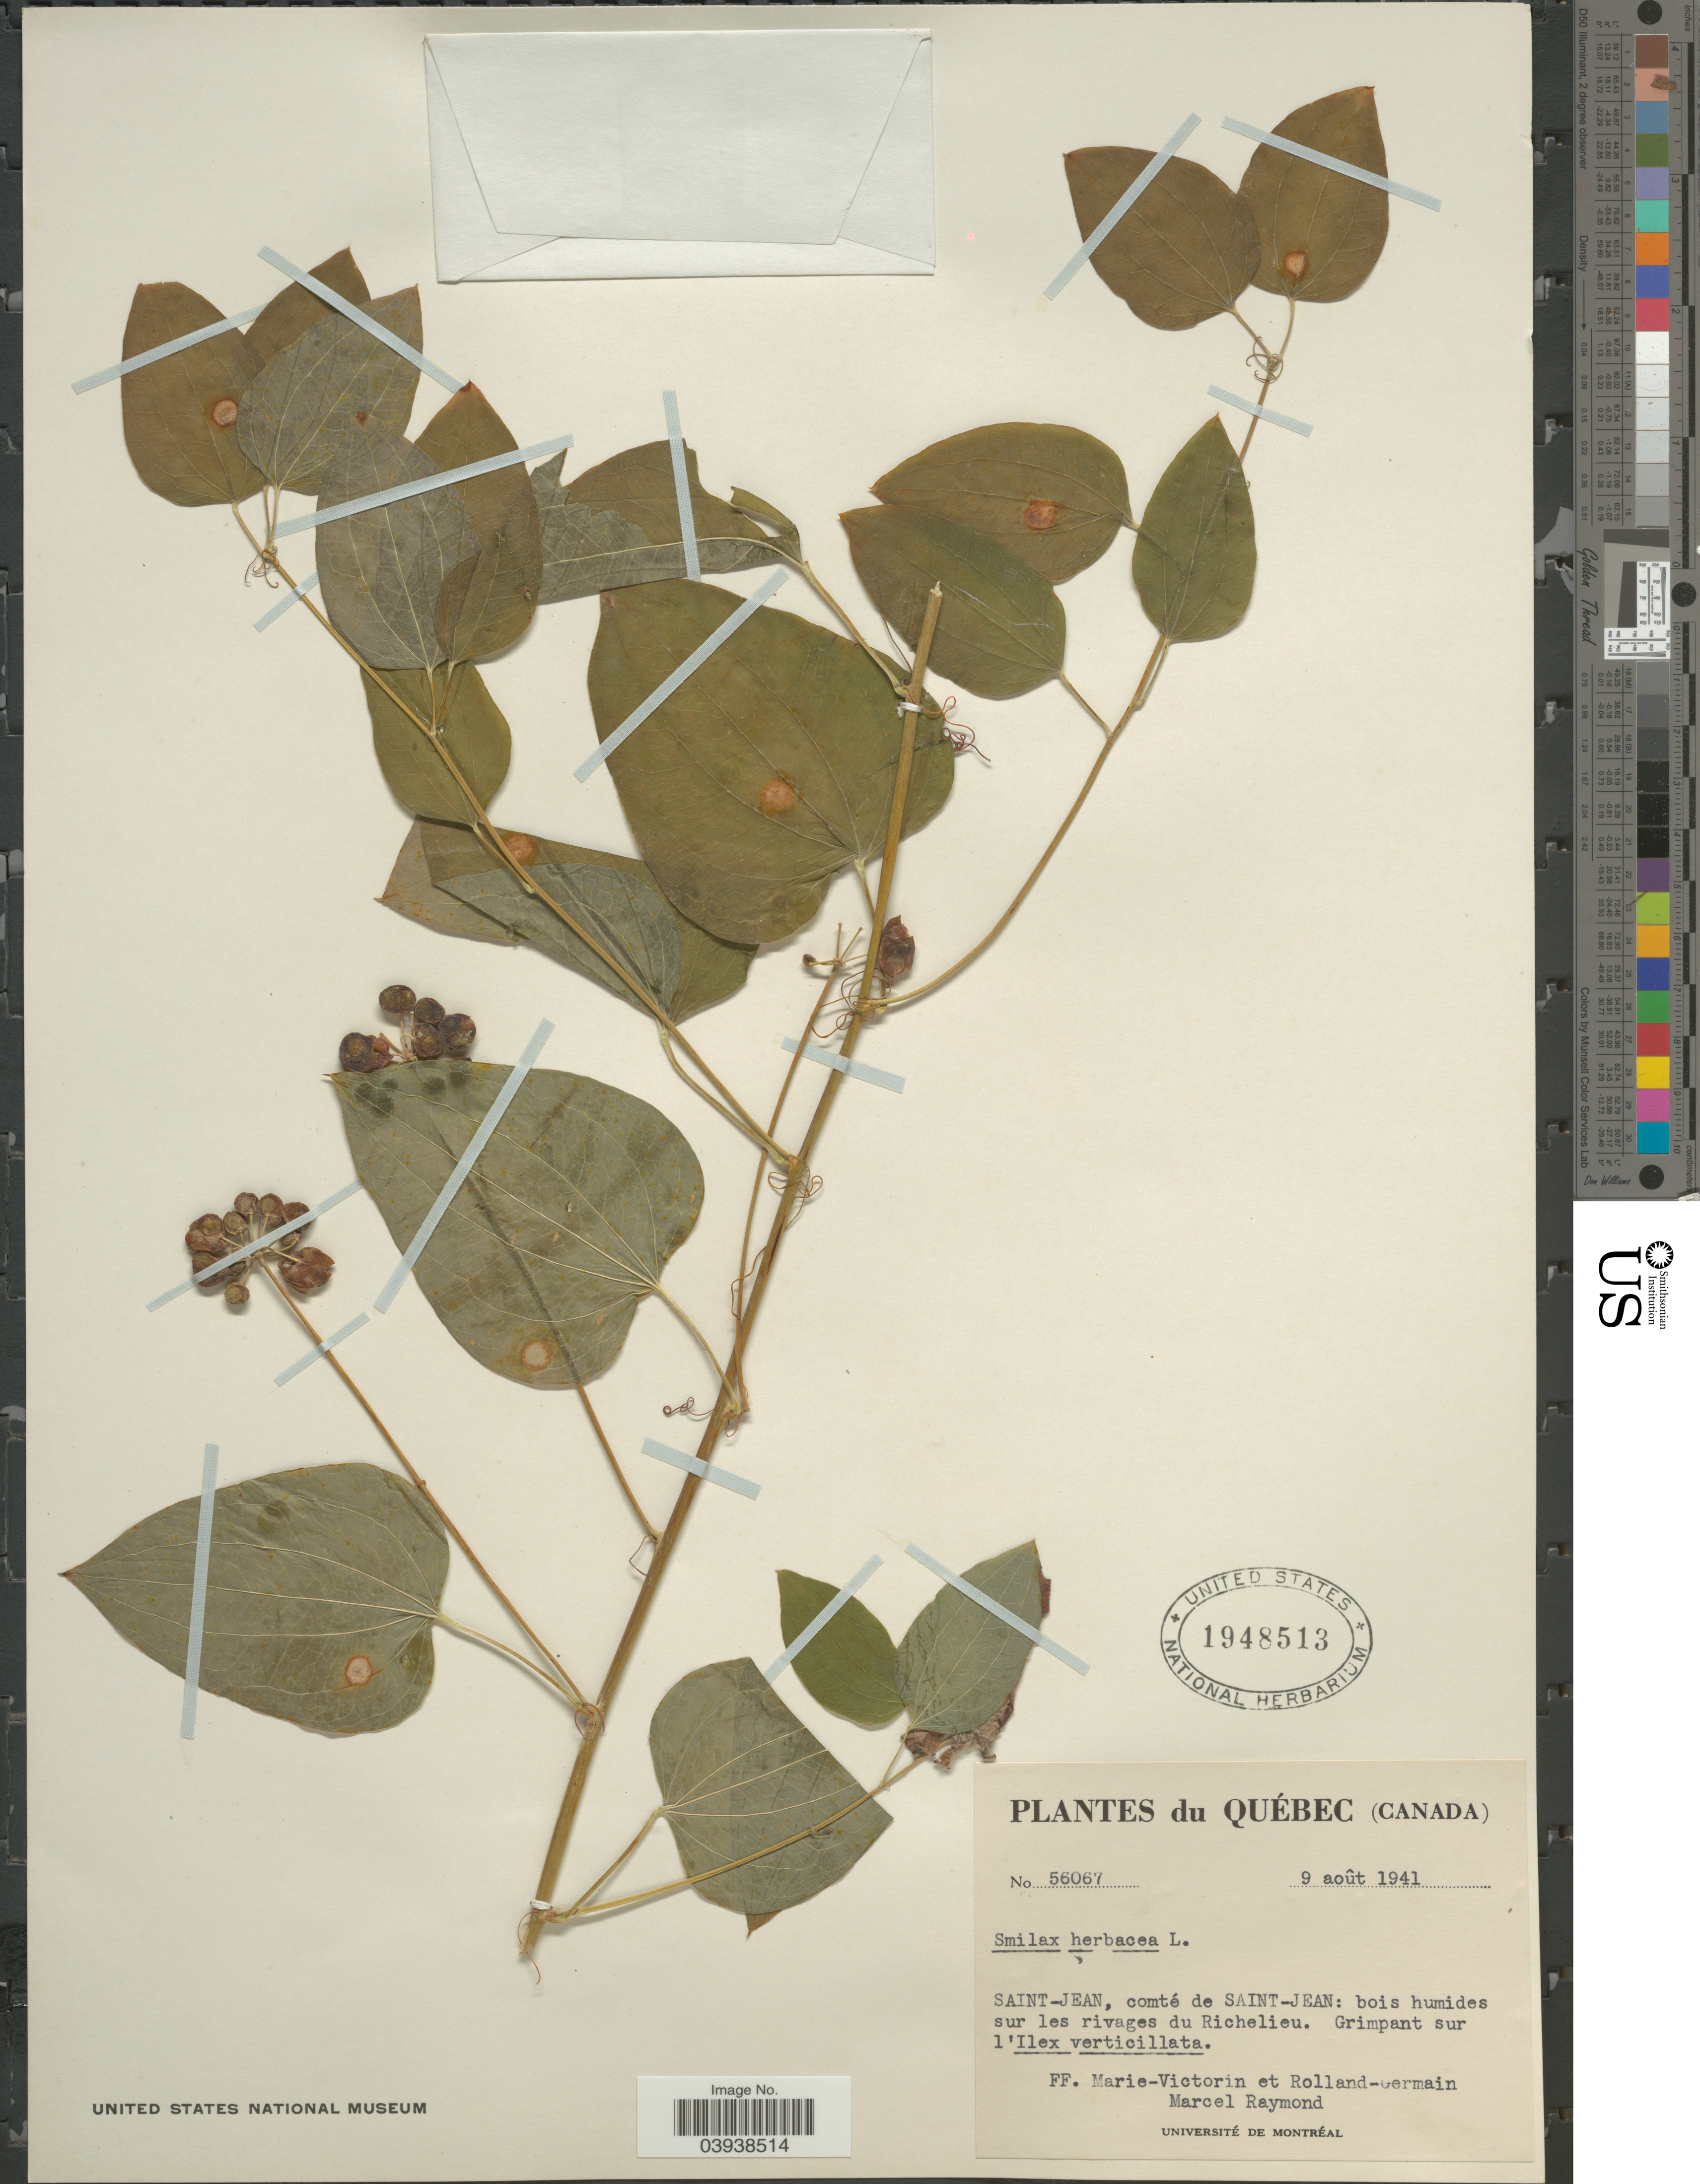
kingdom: Plantae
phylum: Tracheophyta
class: Liliopsida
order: Liliales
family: Smilacaceae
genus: Smilax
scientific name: Smilax herbacea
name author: L.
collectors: F. Marie-Victorin, Rolland-Germain & M. Raymond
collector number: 56067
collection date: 1941-08-09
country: Canada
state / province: Quebec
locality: Saint-Jean, comté de Saint-Jean: bois humides sur les rivages du Richellieu. Grimpant sur l'; llex verticillata.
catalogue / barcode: US 1948513